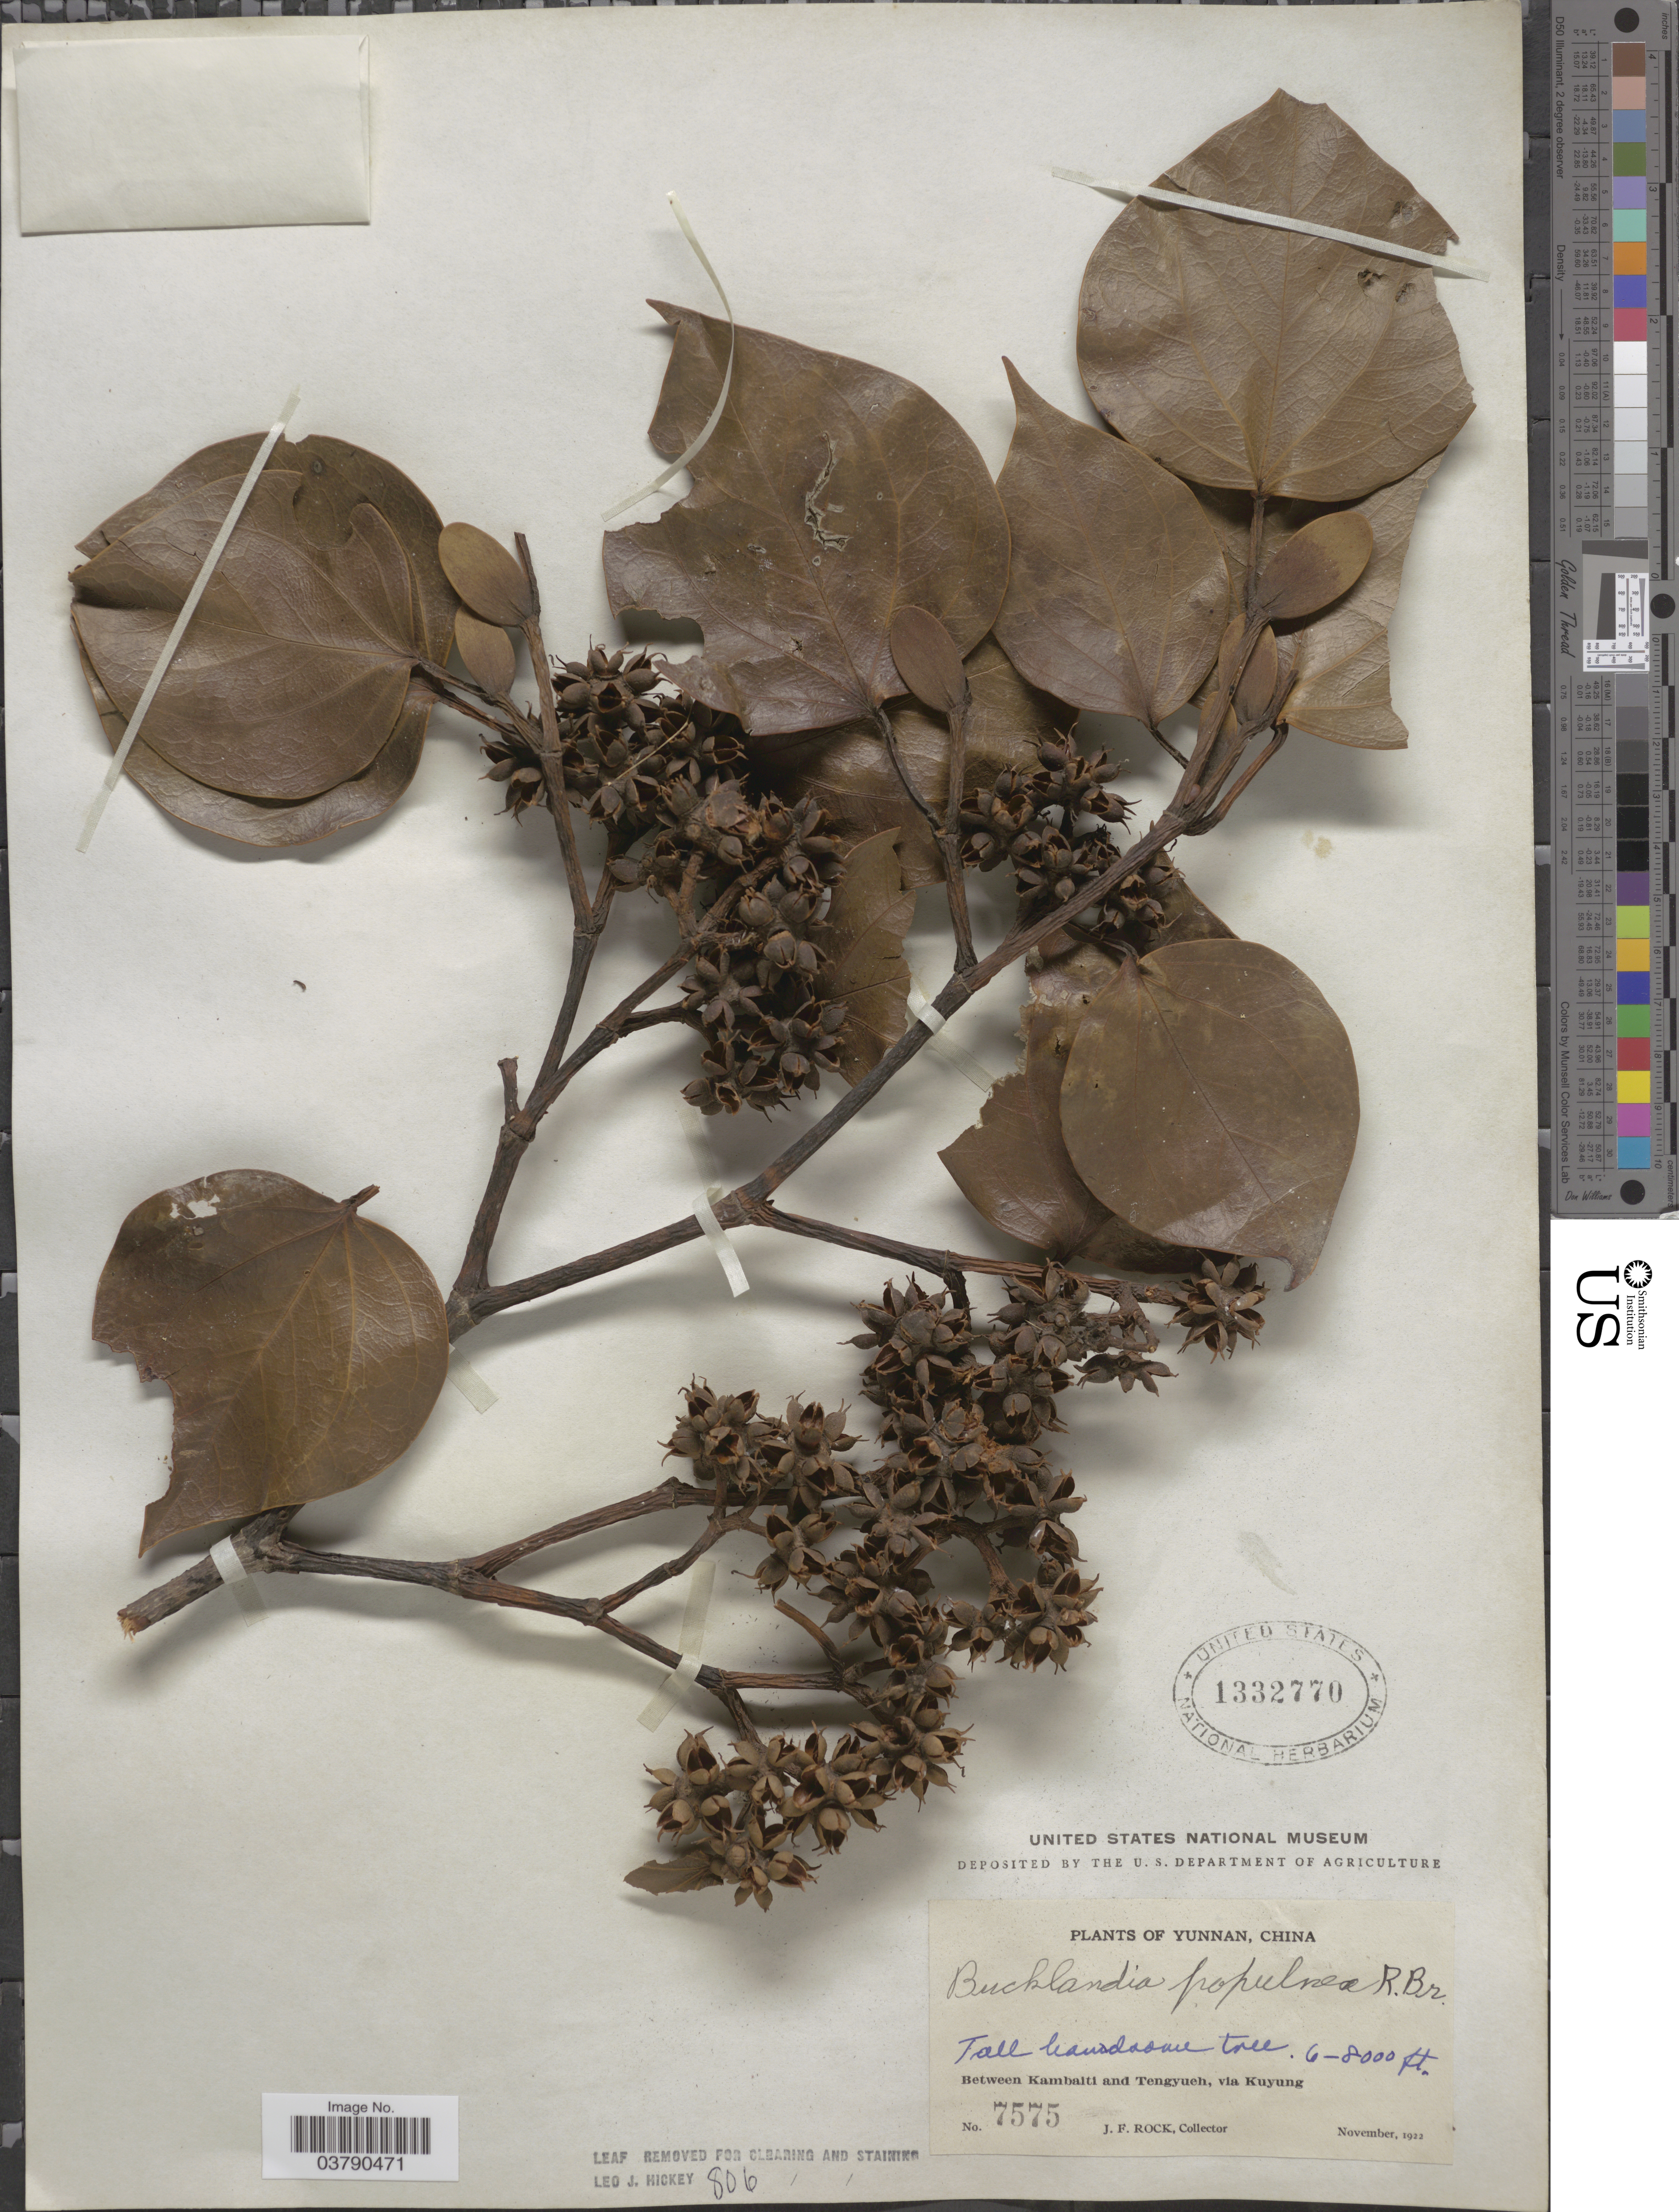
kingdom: Plantae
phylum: Tracheophyta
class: Magnoliopsida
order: Saxifragales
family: Hamamelidaceae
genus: Exbucklandia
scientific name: Exbucklandia populnea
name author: (R. Br. ex Griff.) R.W. Br.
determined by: Strong, Mark T., (BOT), Smithsonian Institution - National Museum of Natural History (UNITED STATES)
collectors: J. Rock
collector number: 7575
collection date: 1922-11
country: China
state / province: Yunnan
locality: Between Kambaiti and Tengyueh, via Kuyung.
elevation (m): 1829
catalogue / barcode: US 1332770